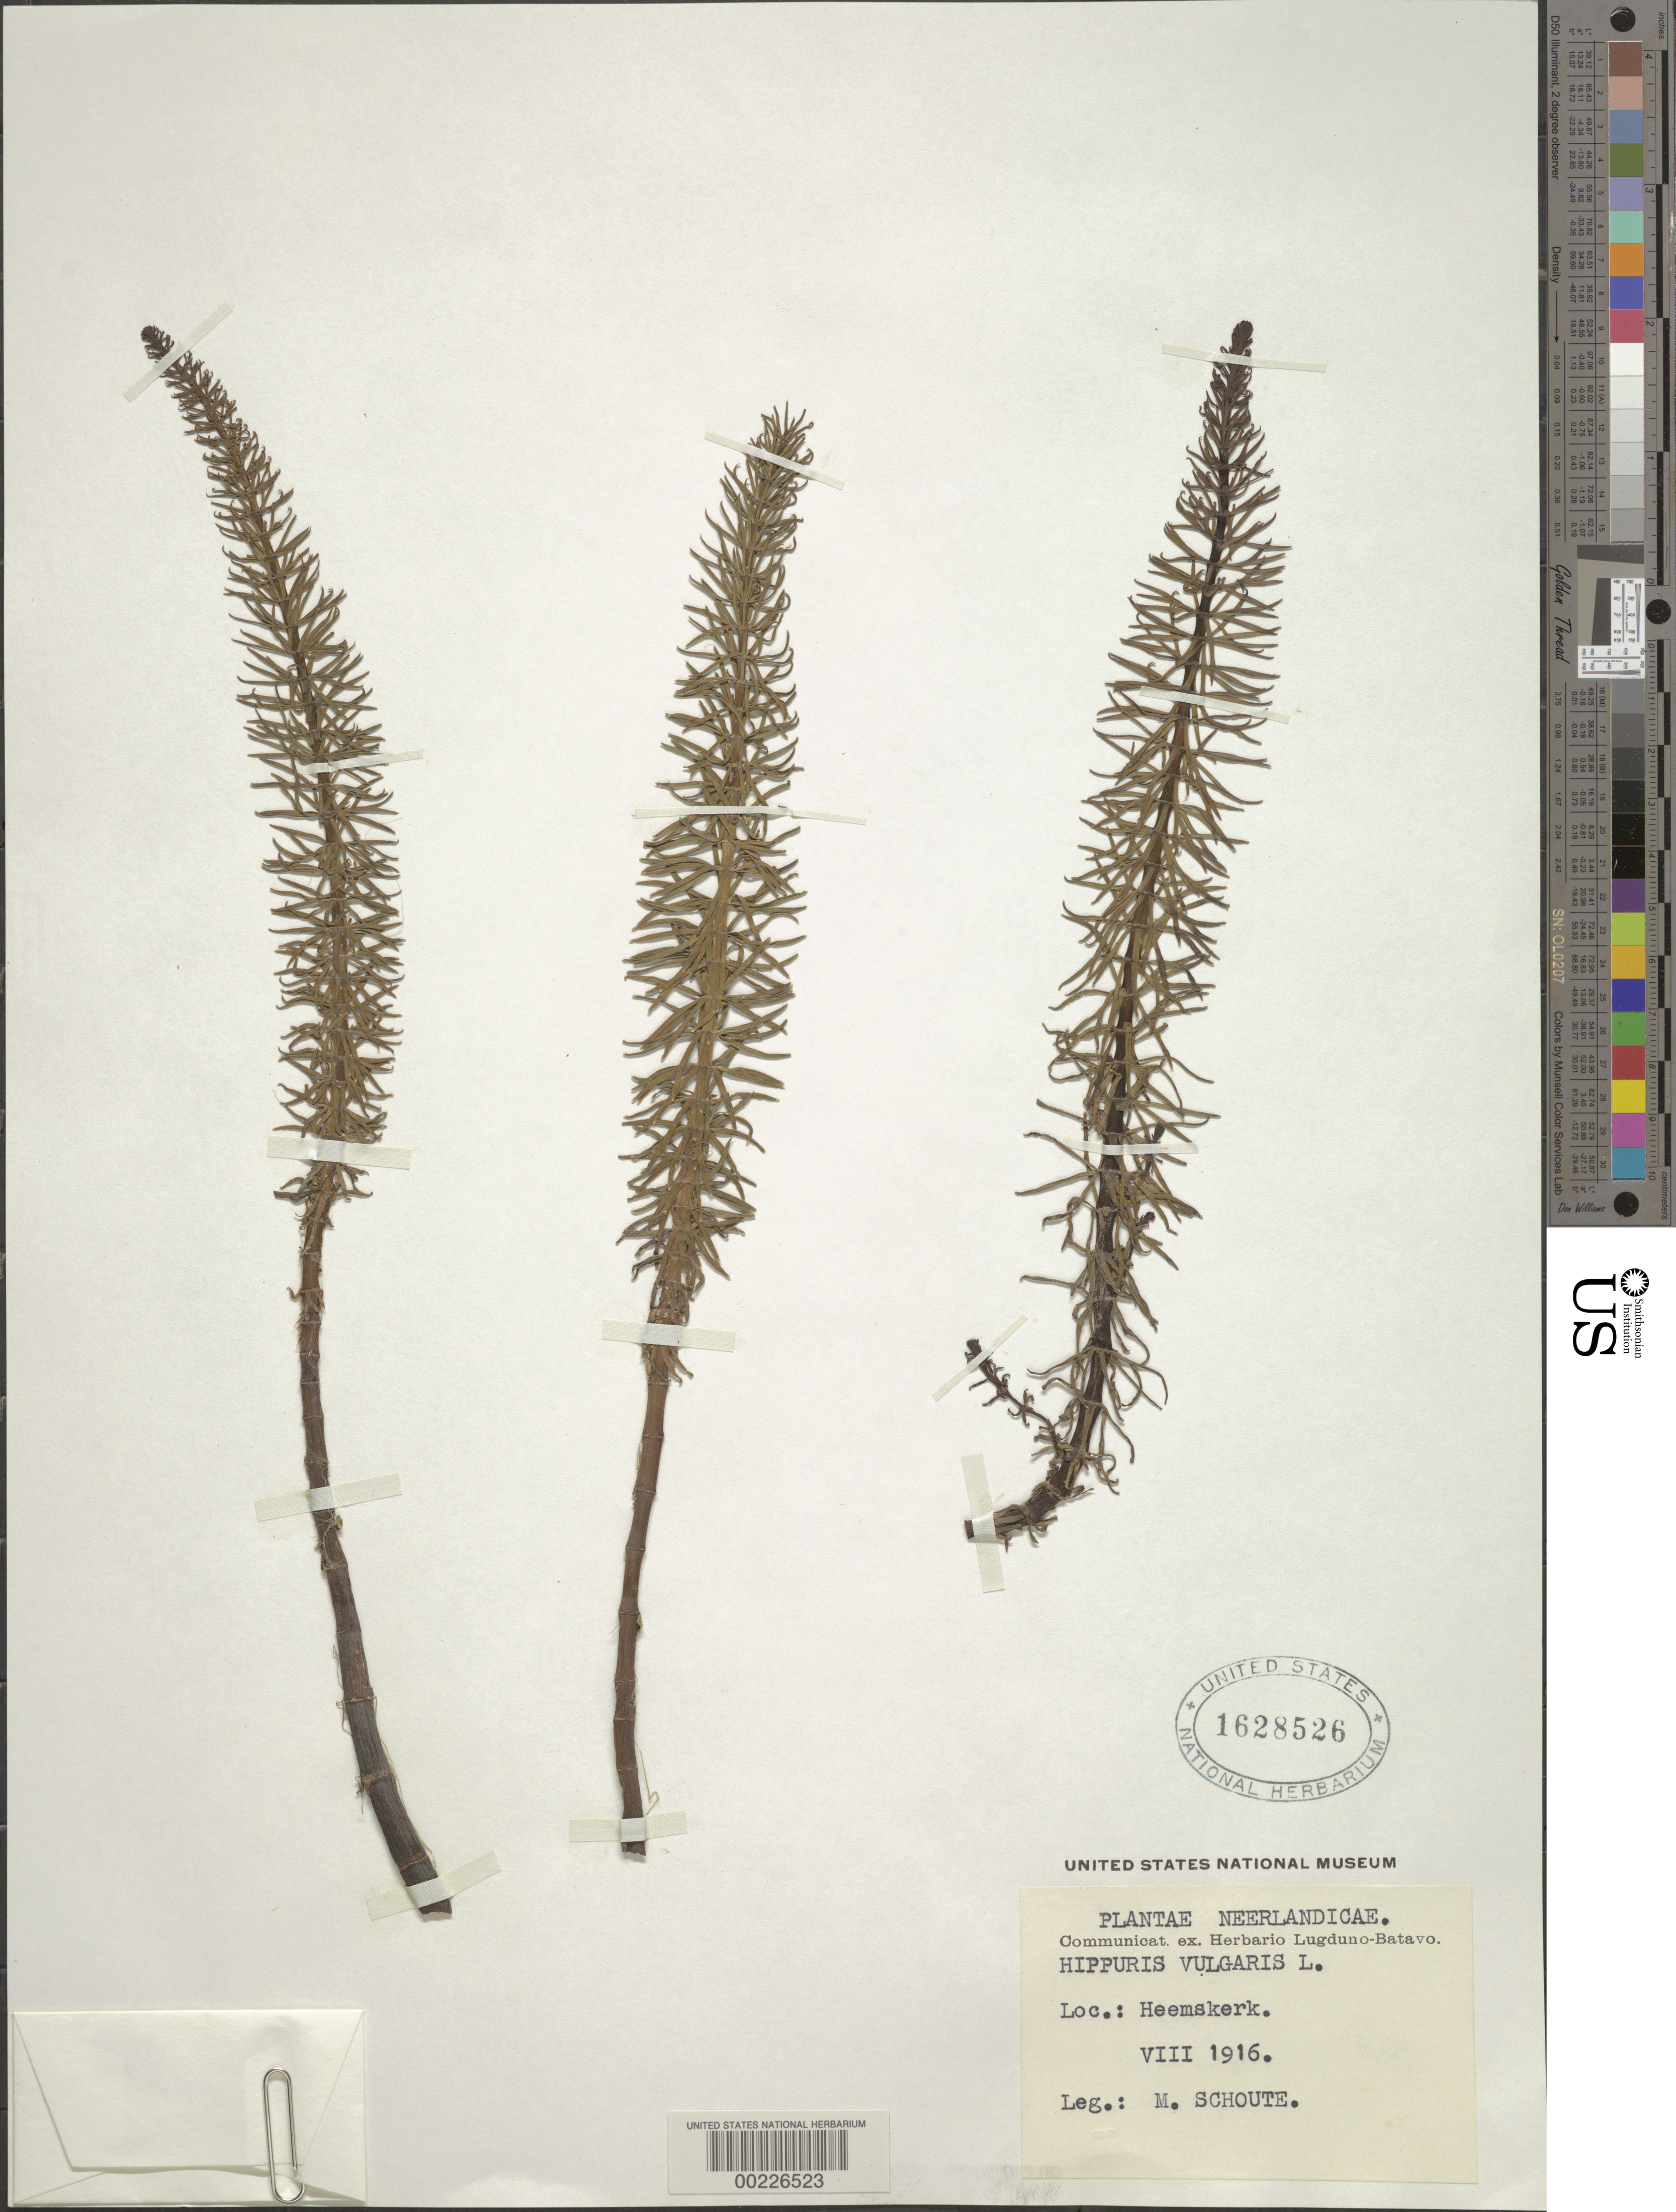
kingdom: Plantae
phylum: Tracheophyta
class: Magnoliopsida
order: Lamiales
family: Plantaginaceae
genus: Hippuris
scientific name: Hippuris vulgaris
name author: L.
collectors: M. Schoute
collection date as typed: Aug 1916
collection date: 1916-08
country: Netherlands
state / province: Noord Holland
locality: Heemskerk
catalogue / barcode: US 1628526